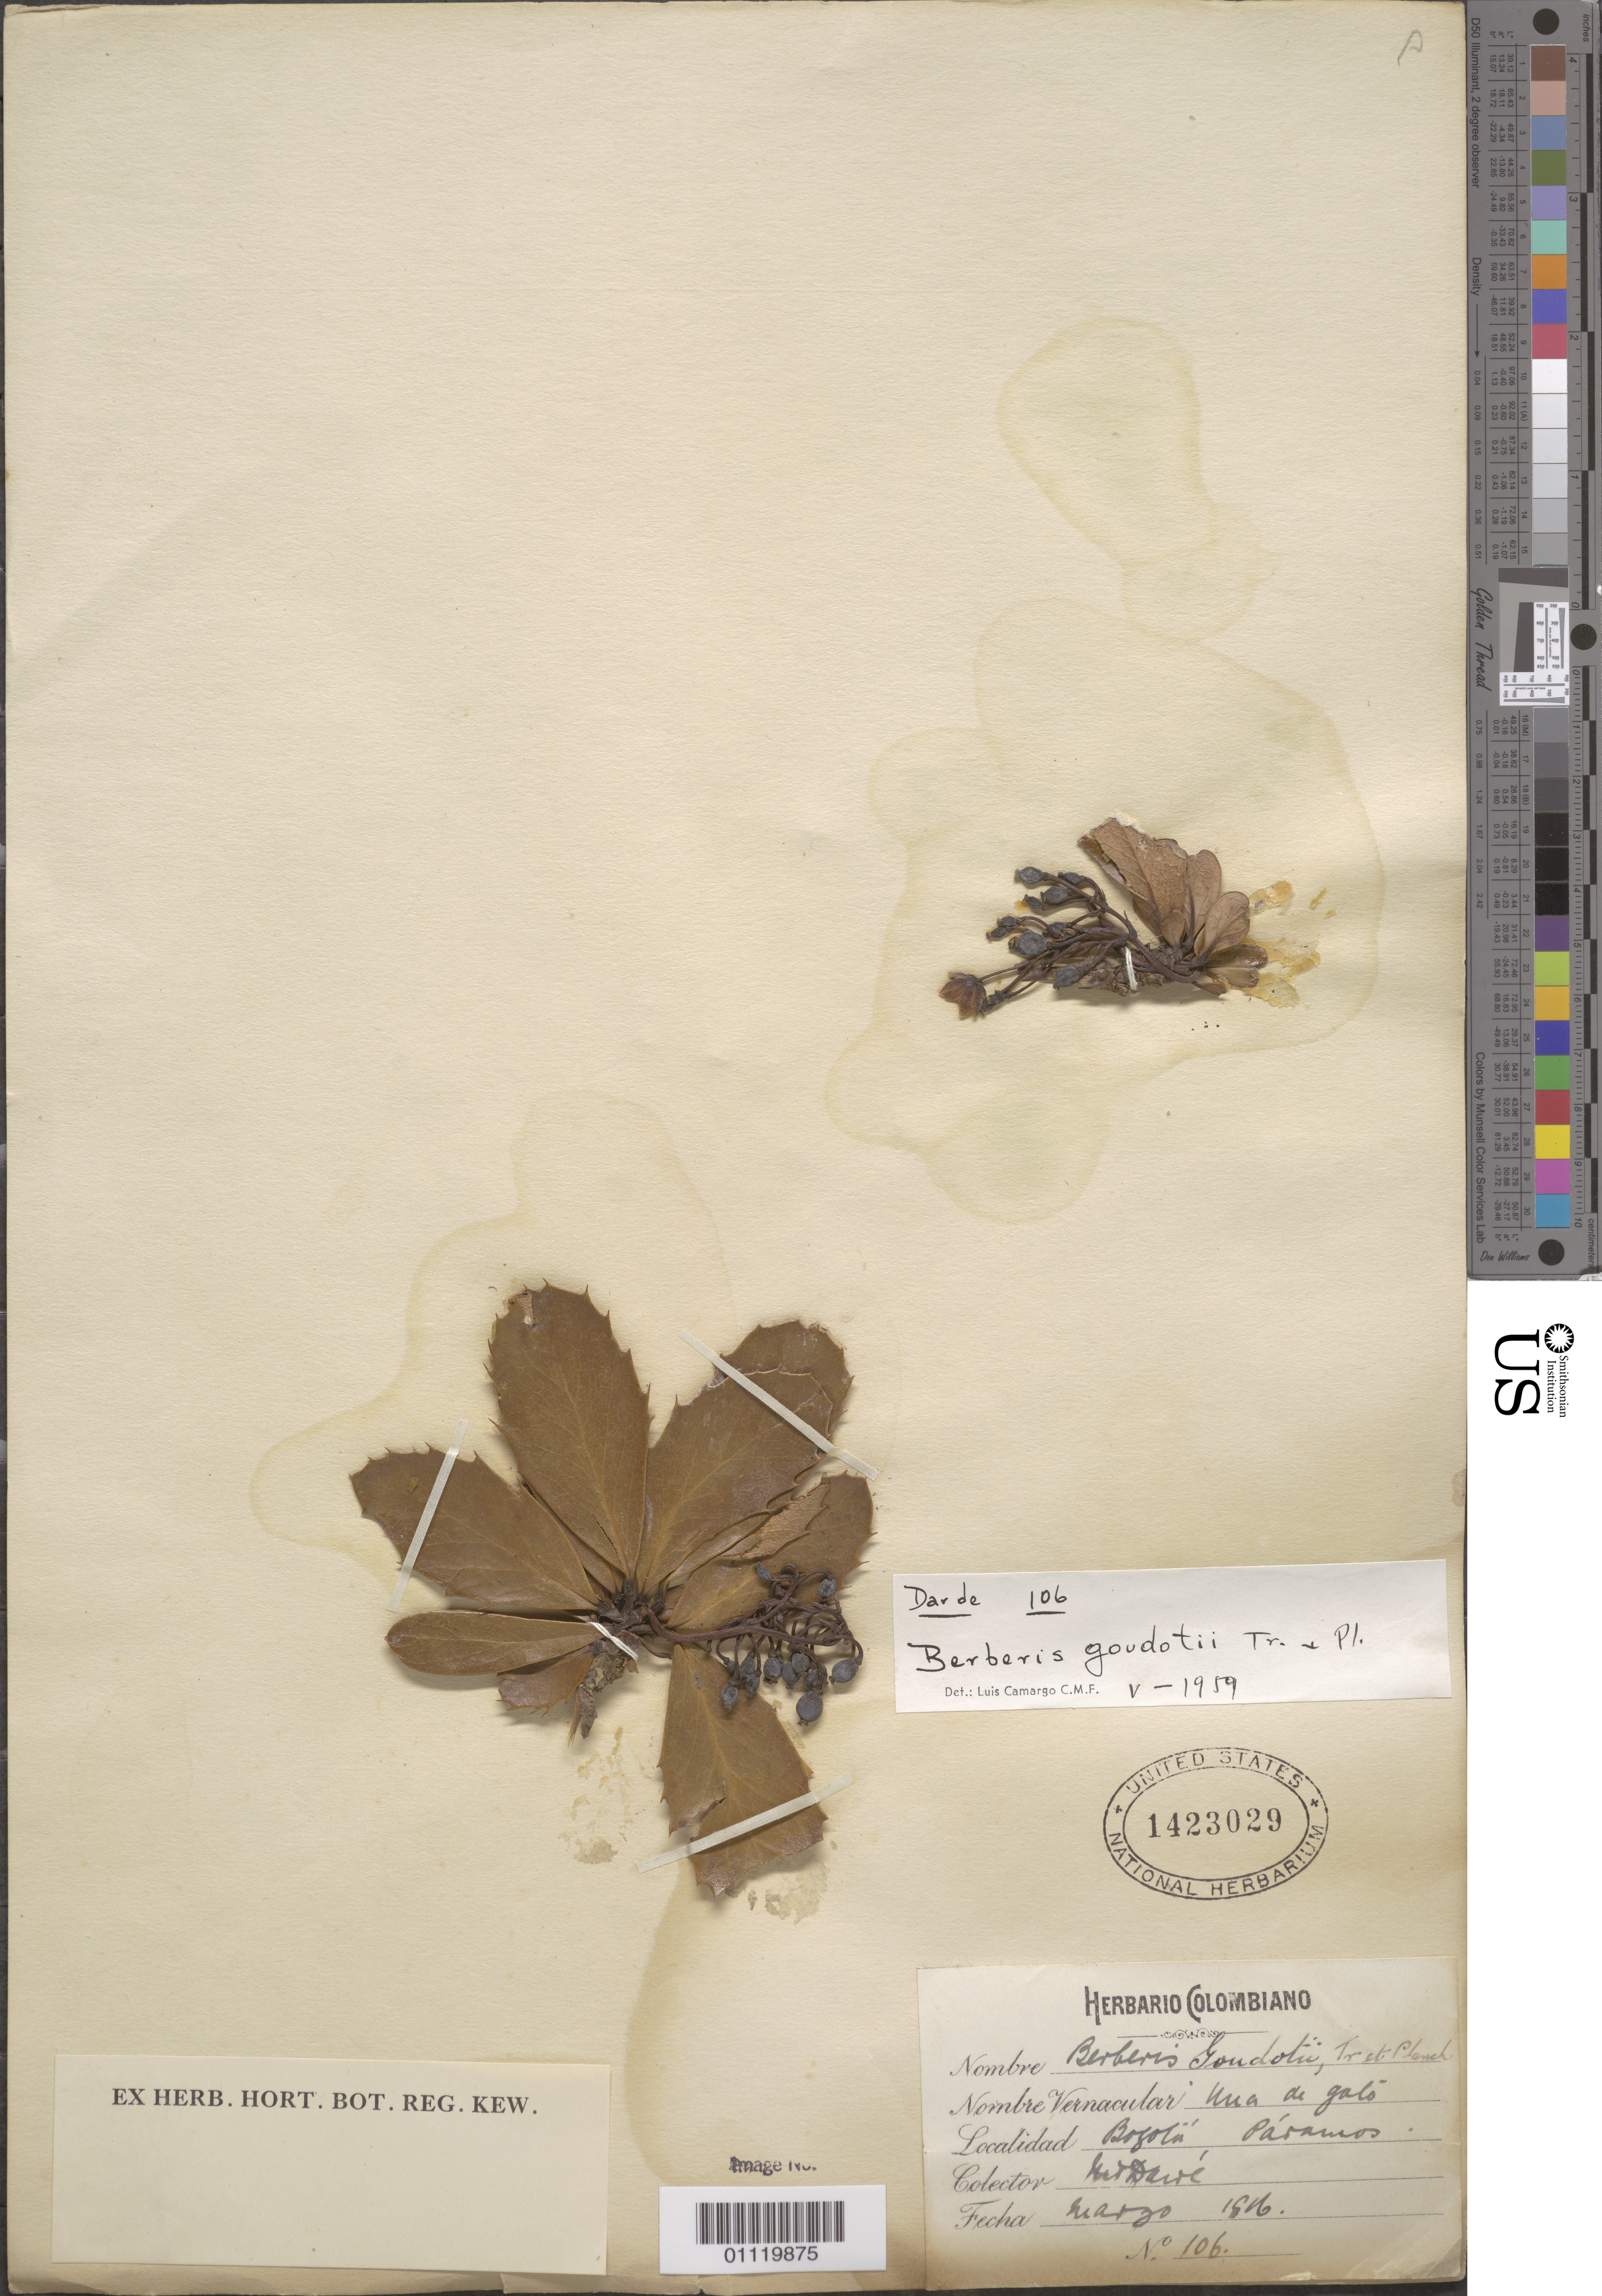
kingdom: Plantae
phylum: Tracheophyta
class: Magnoliopsida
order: Ranunculales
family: Berberidaceae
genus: Berberis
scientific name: Berberis goudotii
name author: Triana & Planch. ex Wedd.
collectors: M. T. Dawe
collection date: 1916-03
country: Colombia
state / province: Bogota D.C.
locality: Paramos.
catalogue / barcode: US 1423029